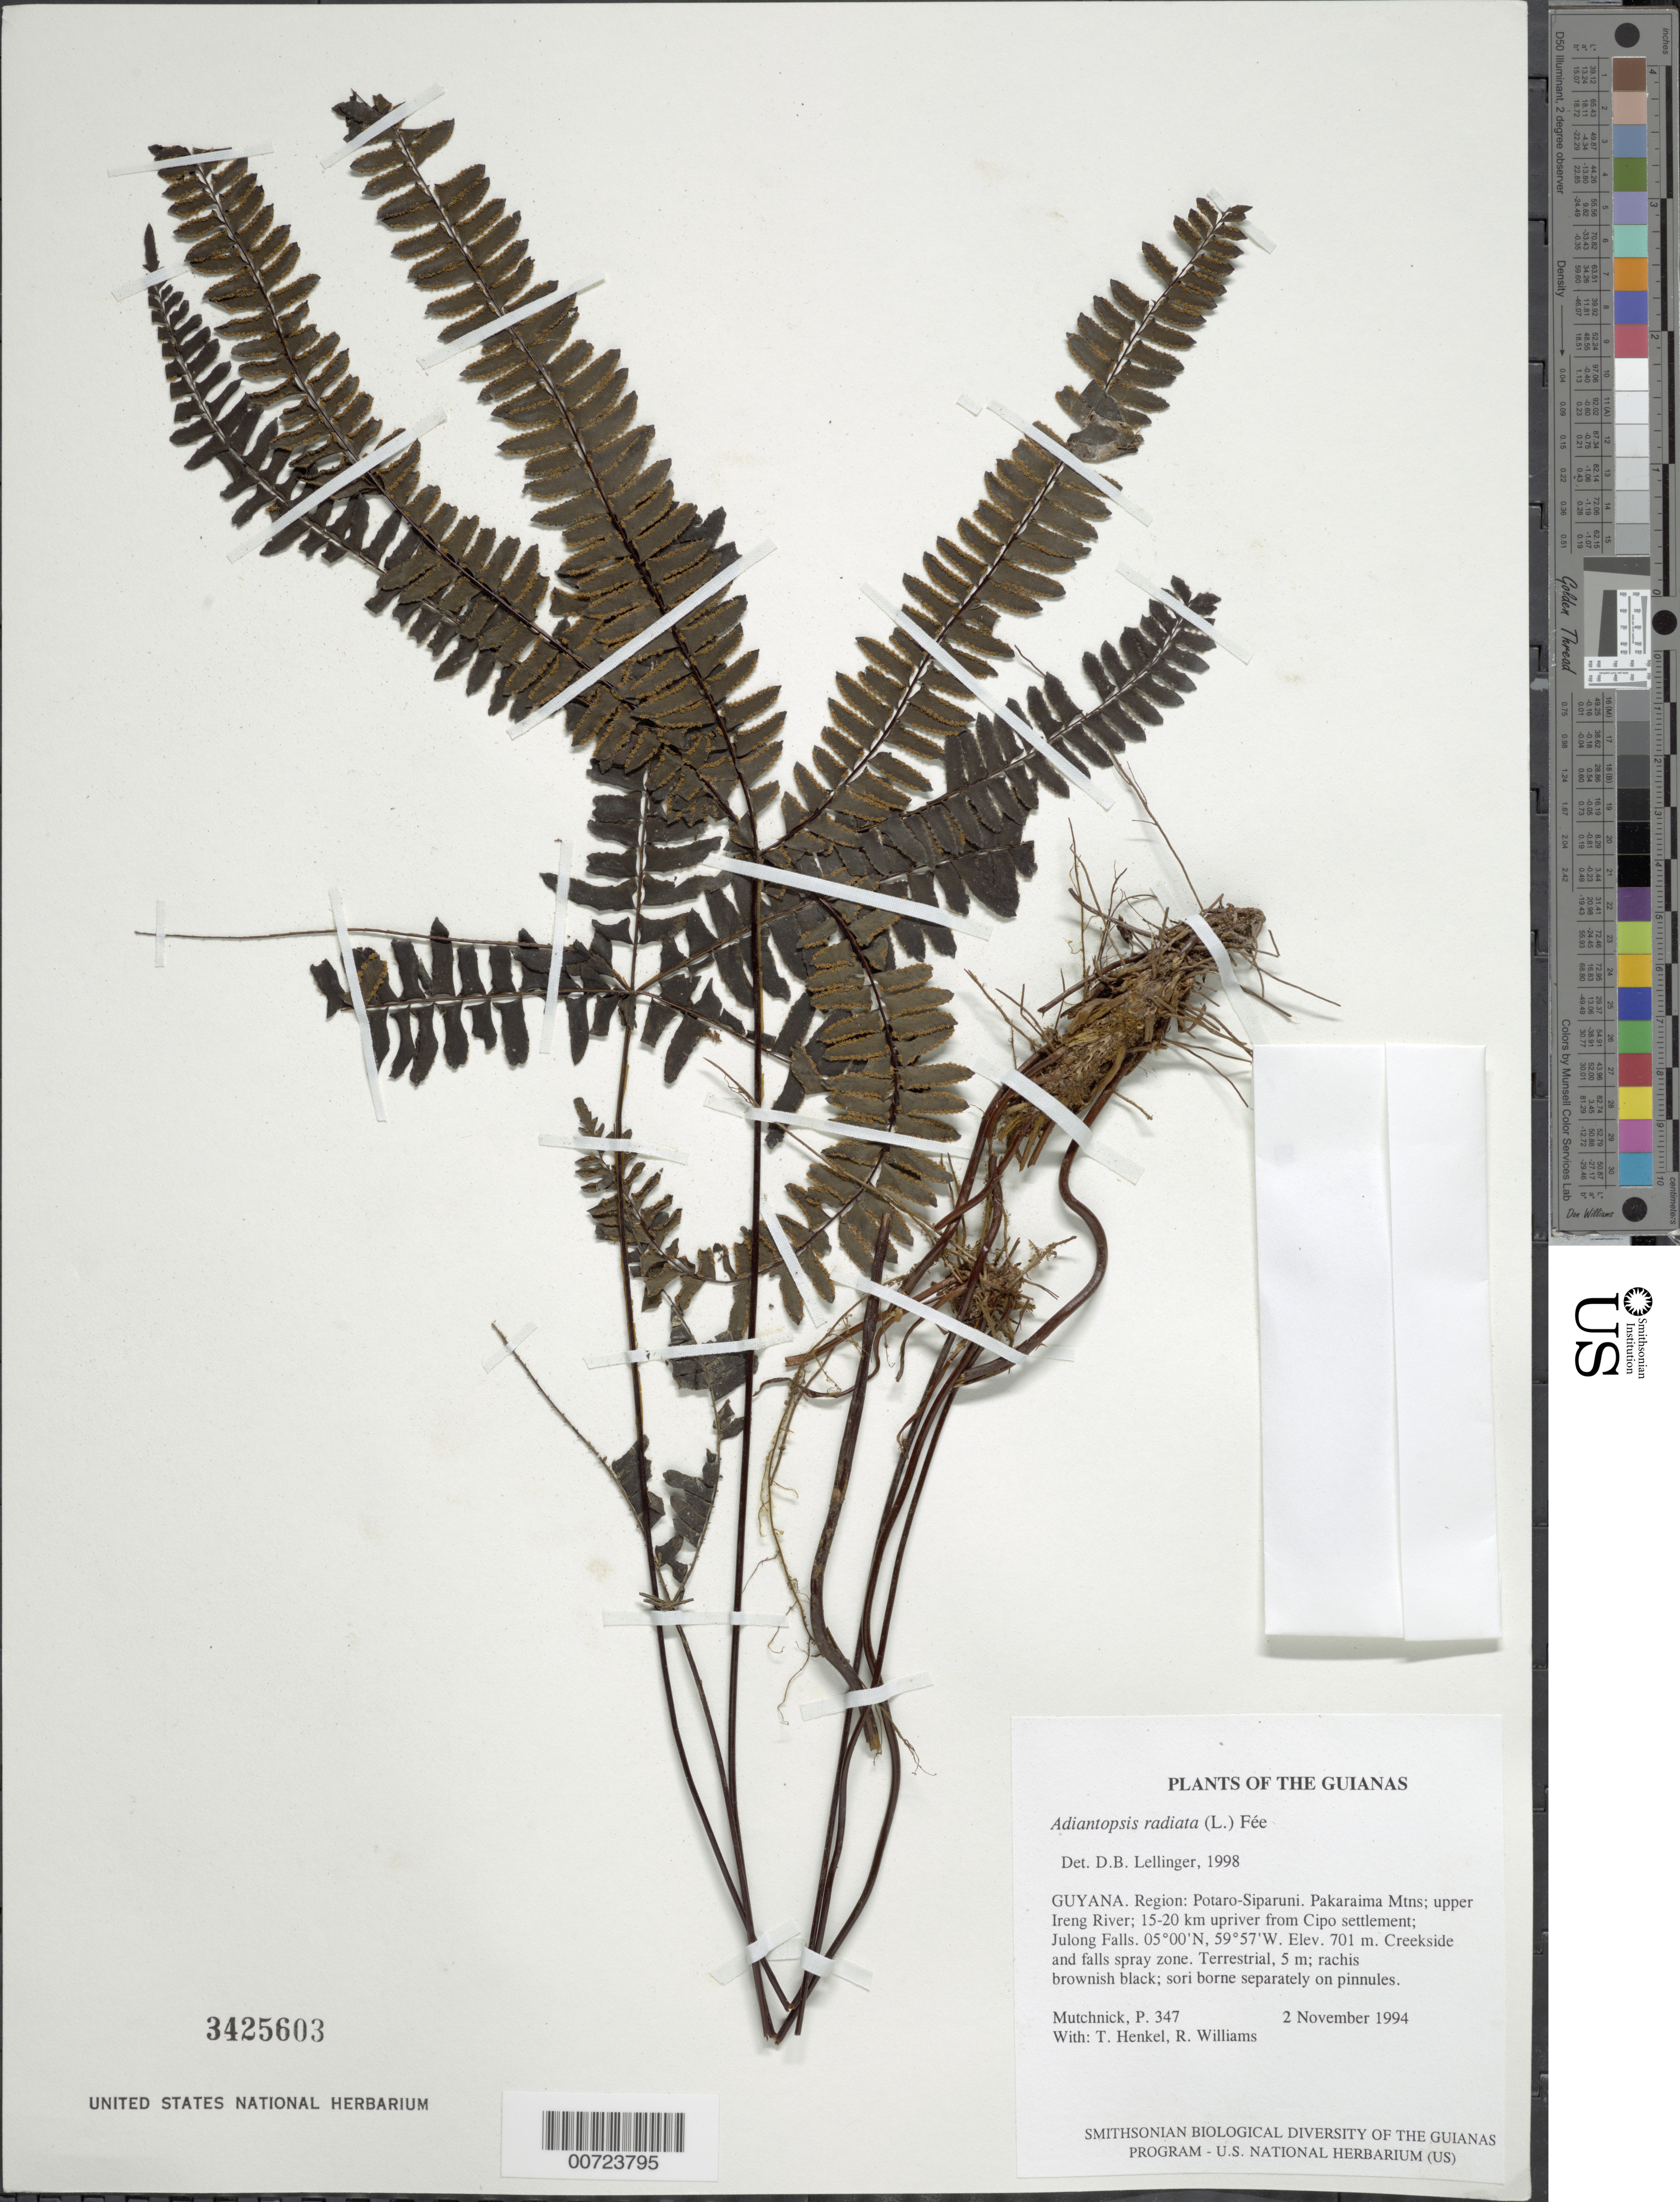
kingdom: Plantae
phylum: Tracheophyta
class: Polypodiopsida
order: Polypodiales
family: Pteridaceae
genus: Adiantopsis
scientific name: Adiantopsis radiata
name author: (L.) Fée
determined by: Lellinger, David B., (BOT), Smithsonian Institution - National Museum of Natural History (UNITED STATES)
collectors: P. Mutchnick, T. Henkel & R. Williams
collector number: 347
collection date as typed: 2 November 1994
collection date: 1994-11-02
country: Guyana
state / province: Potaro-Siparuni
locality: Pakaraima Mtns; upper Ireng River; 15-20 km upriver from Cipo settlement; Julong Falls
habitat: Creekside and falls spray zone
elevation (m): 701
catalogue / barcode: US 3425603